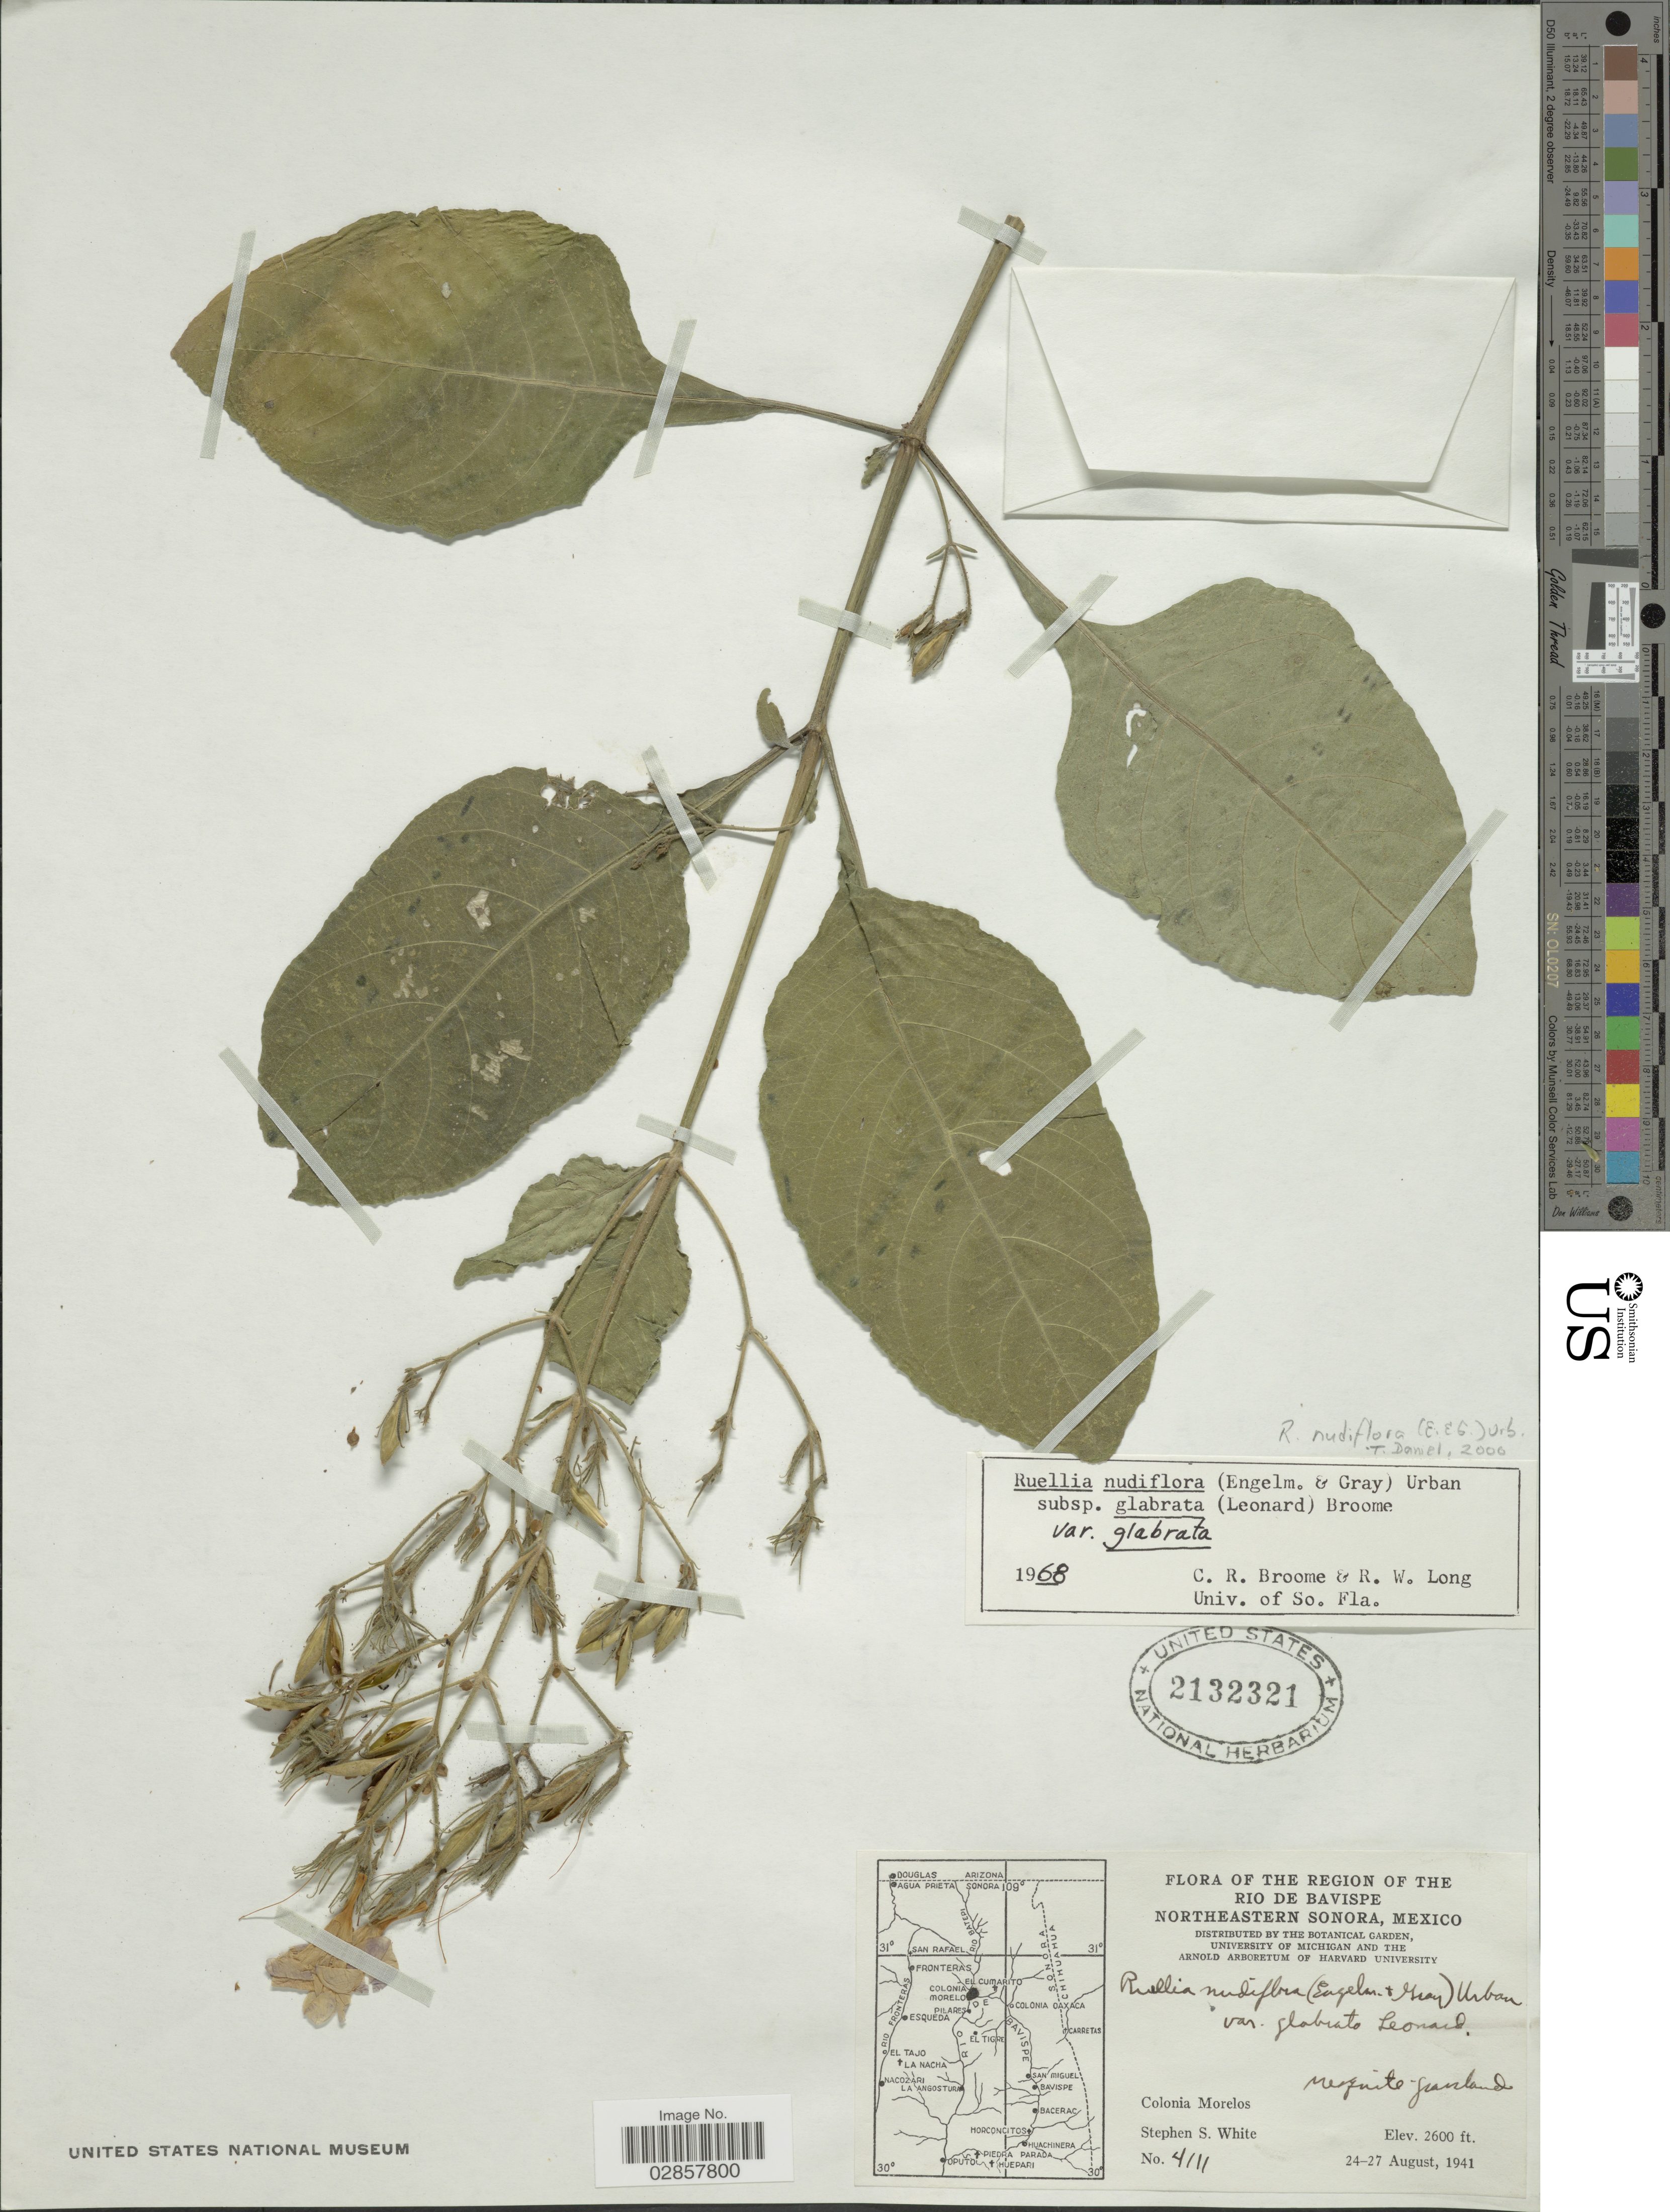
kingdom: Plantae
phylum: Tracheophyta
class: Magnoliopsida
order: Lamiales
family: Acanthaceae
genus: Ruellia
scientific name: Ruellia nudiflora var. glabrata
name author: Leonard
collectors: S. S. White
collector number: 4111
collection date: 1941-08-24/1941-08-27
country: Mexico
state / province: Sonora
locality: Region of the Rio de Bavispe. Northeastern Sonora. Colonia Morelos. Mesquite-Grassland.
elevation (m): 792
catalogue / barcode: US 2132321